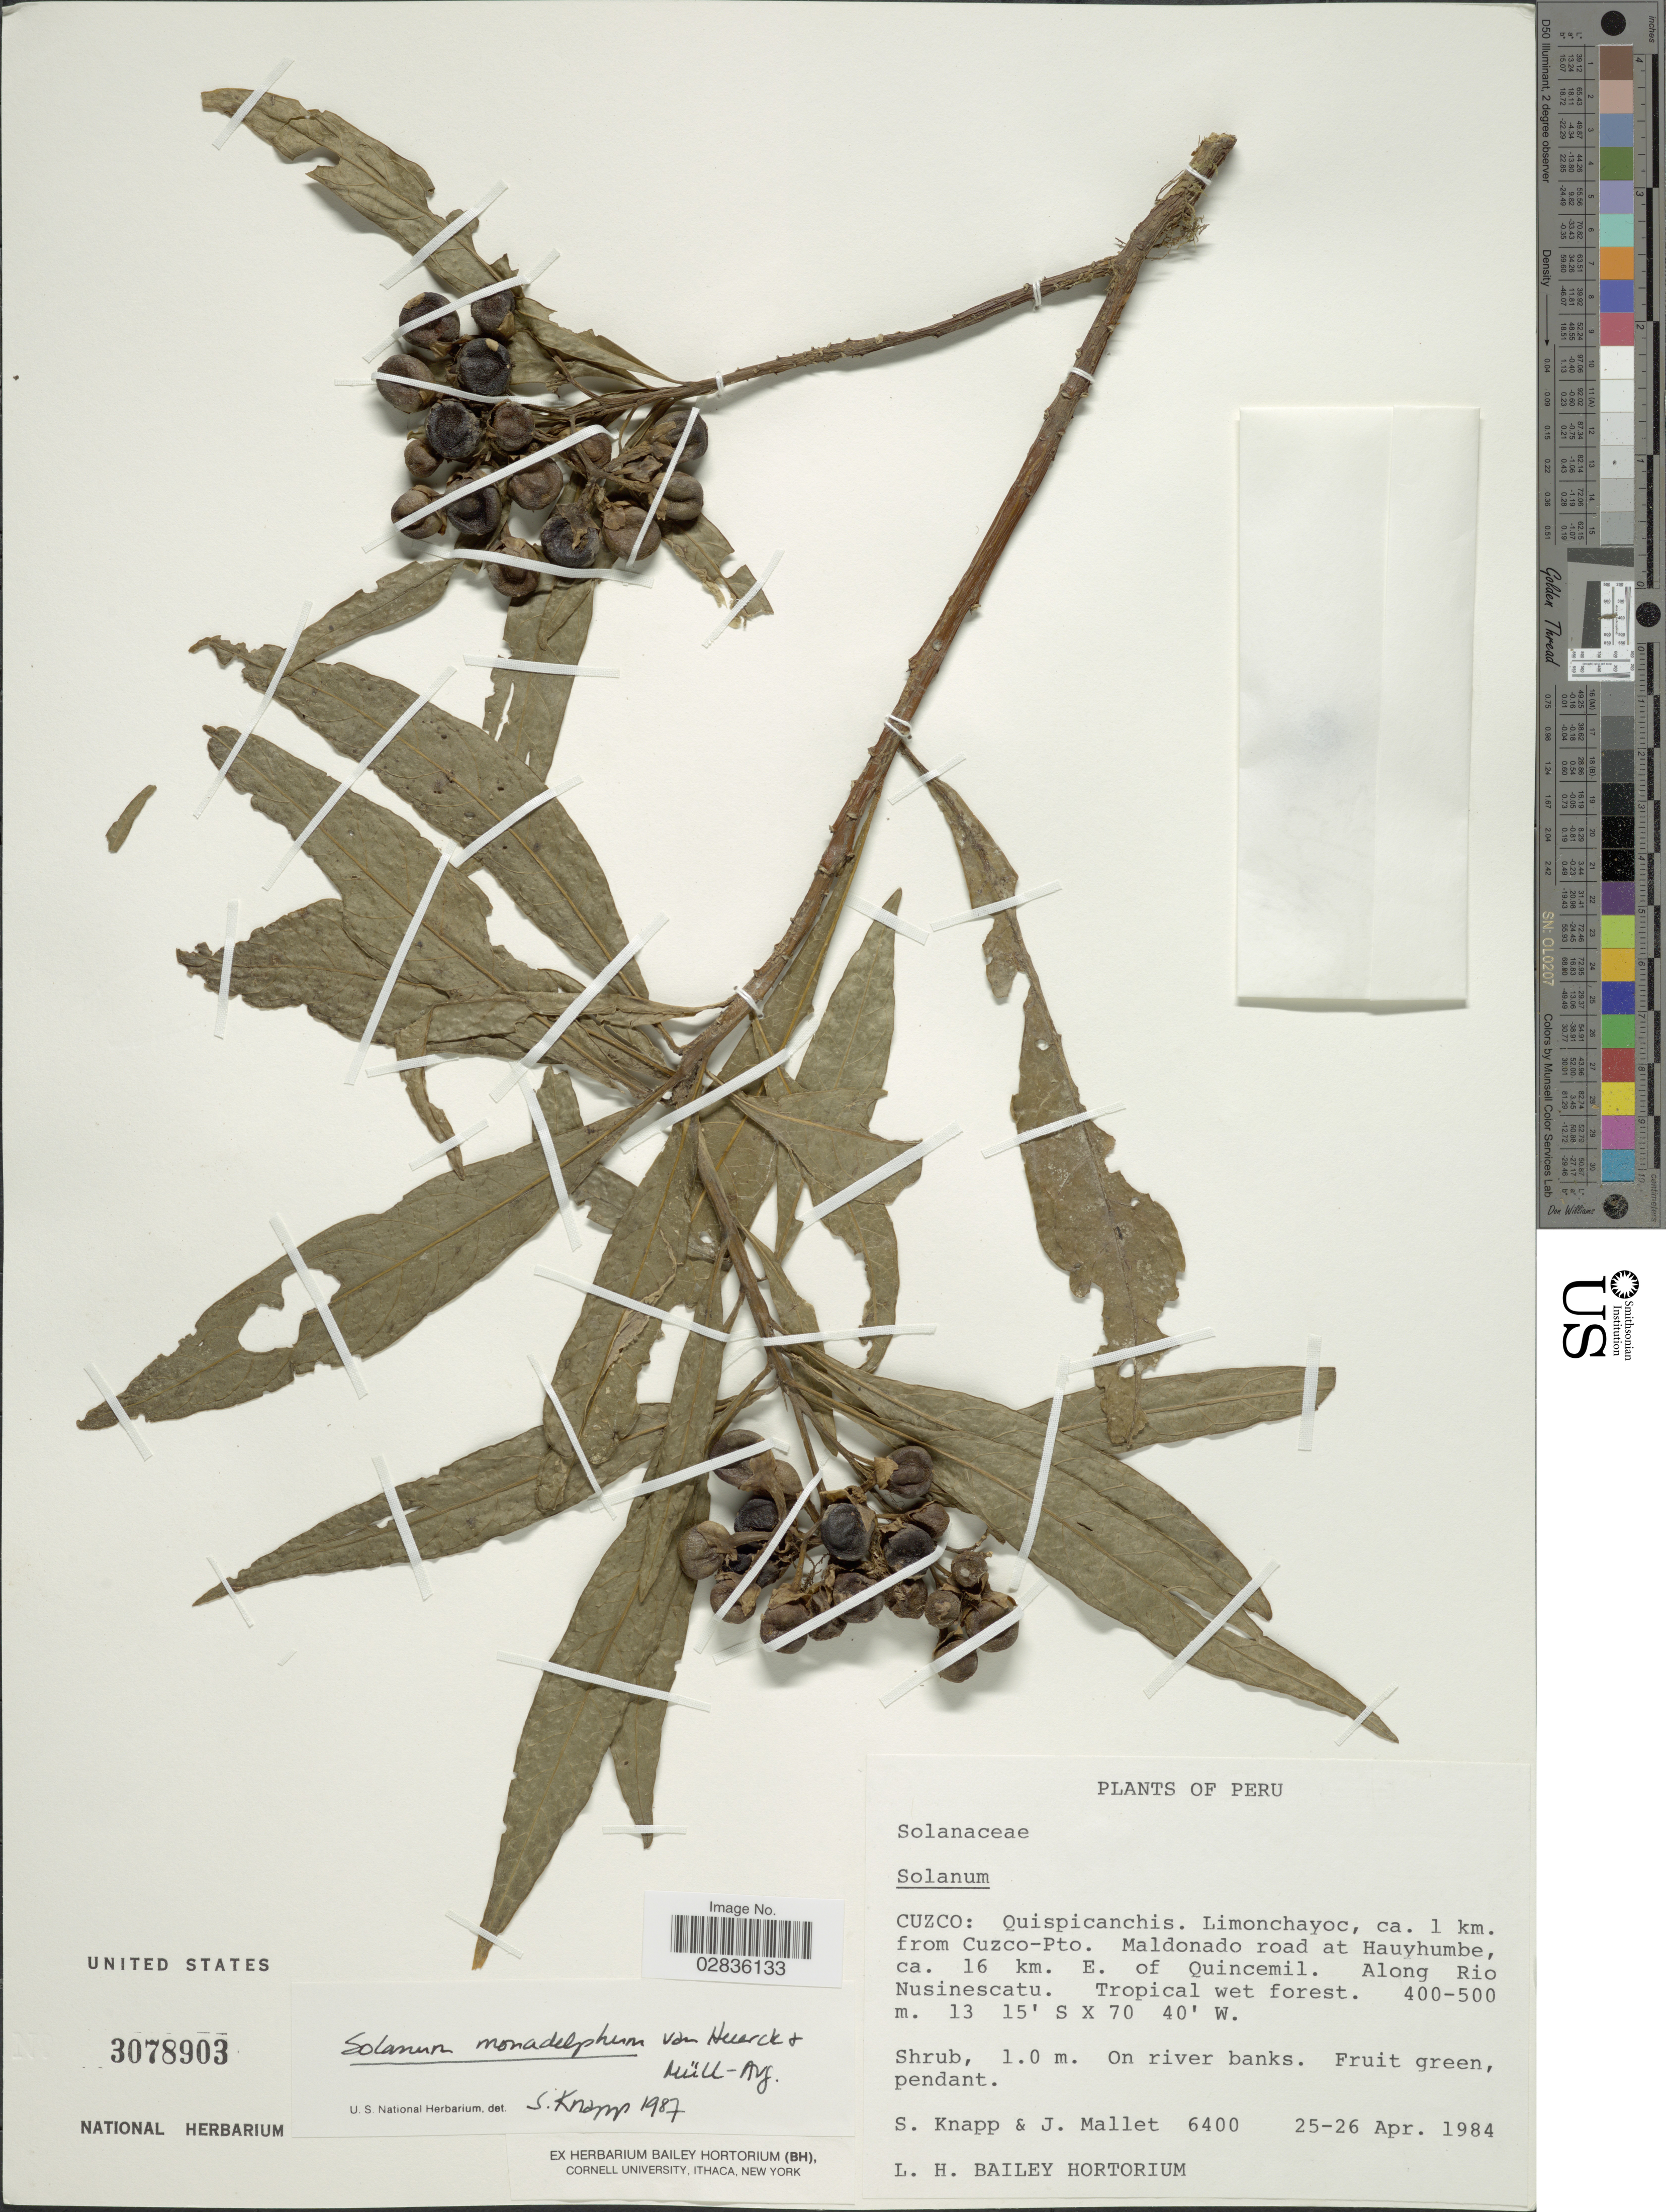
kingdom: Plantae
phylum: Tracheophyta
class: Magnoliopsida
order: Solanales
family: Solanaceae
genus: Solanum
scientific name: Solanum monadelphum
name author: Van Heurck & Müll. Arg.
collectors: S. Knapp & J. Mallet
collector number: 6400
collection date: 1984-04-25/1984-04-26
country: Peru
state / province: Cusco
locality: Cuzco: Quispicanchis. Limonchayoc, ca. 1 km. from Cuzco-Pto. Maldonado road at Hauyhumbe, ca. 16 km. E. of Quincemil. Along Rio Nusinescatu.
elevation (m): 400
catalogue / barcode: US 3078903